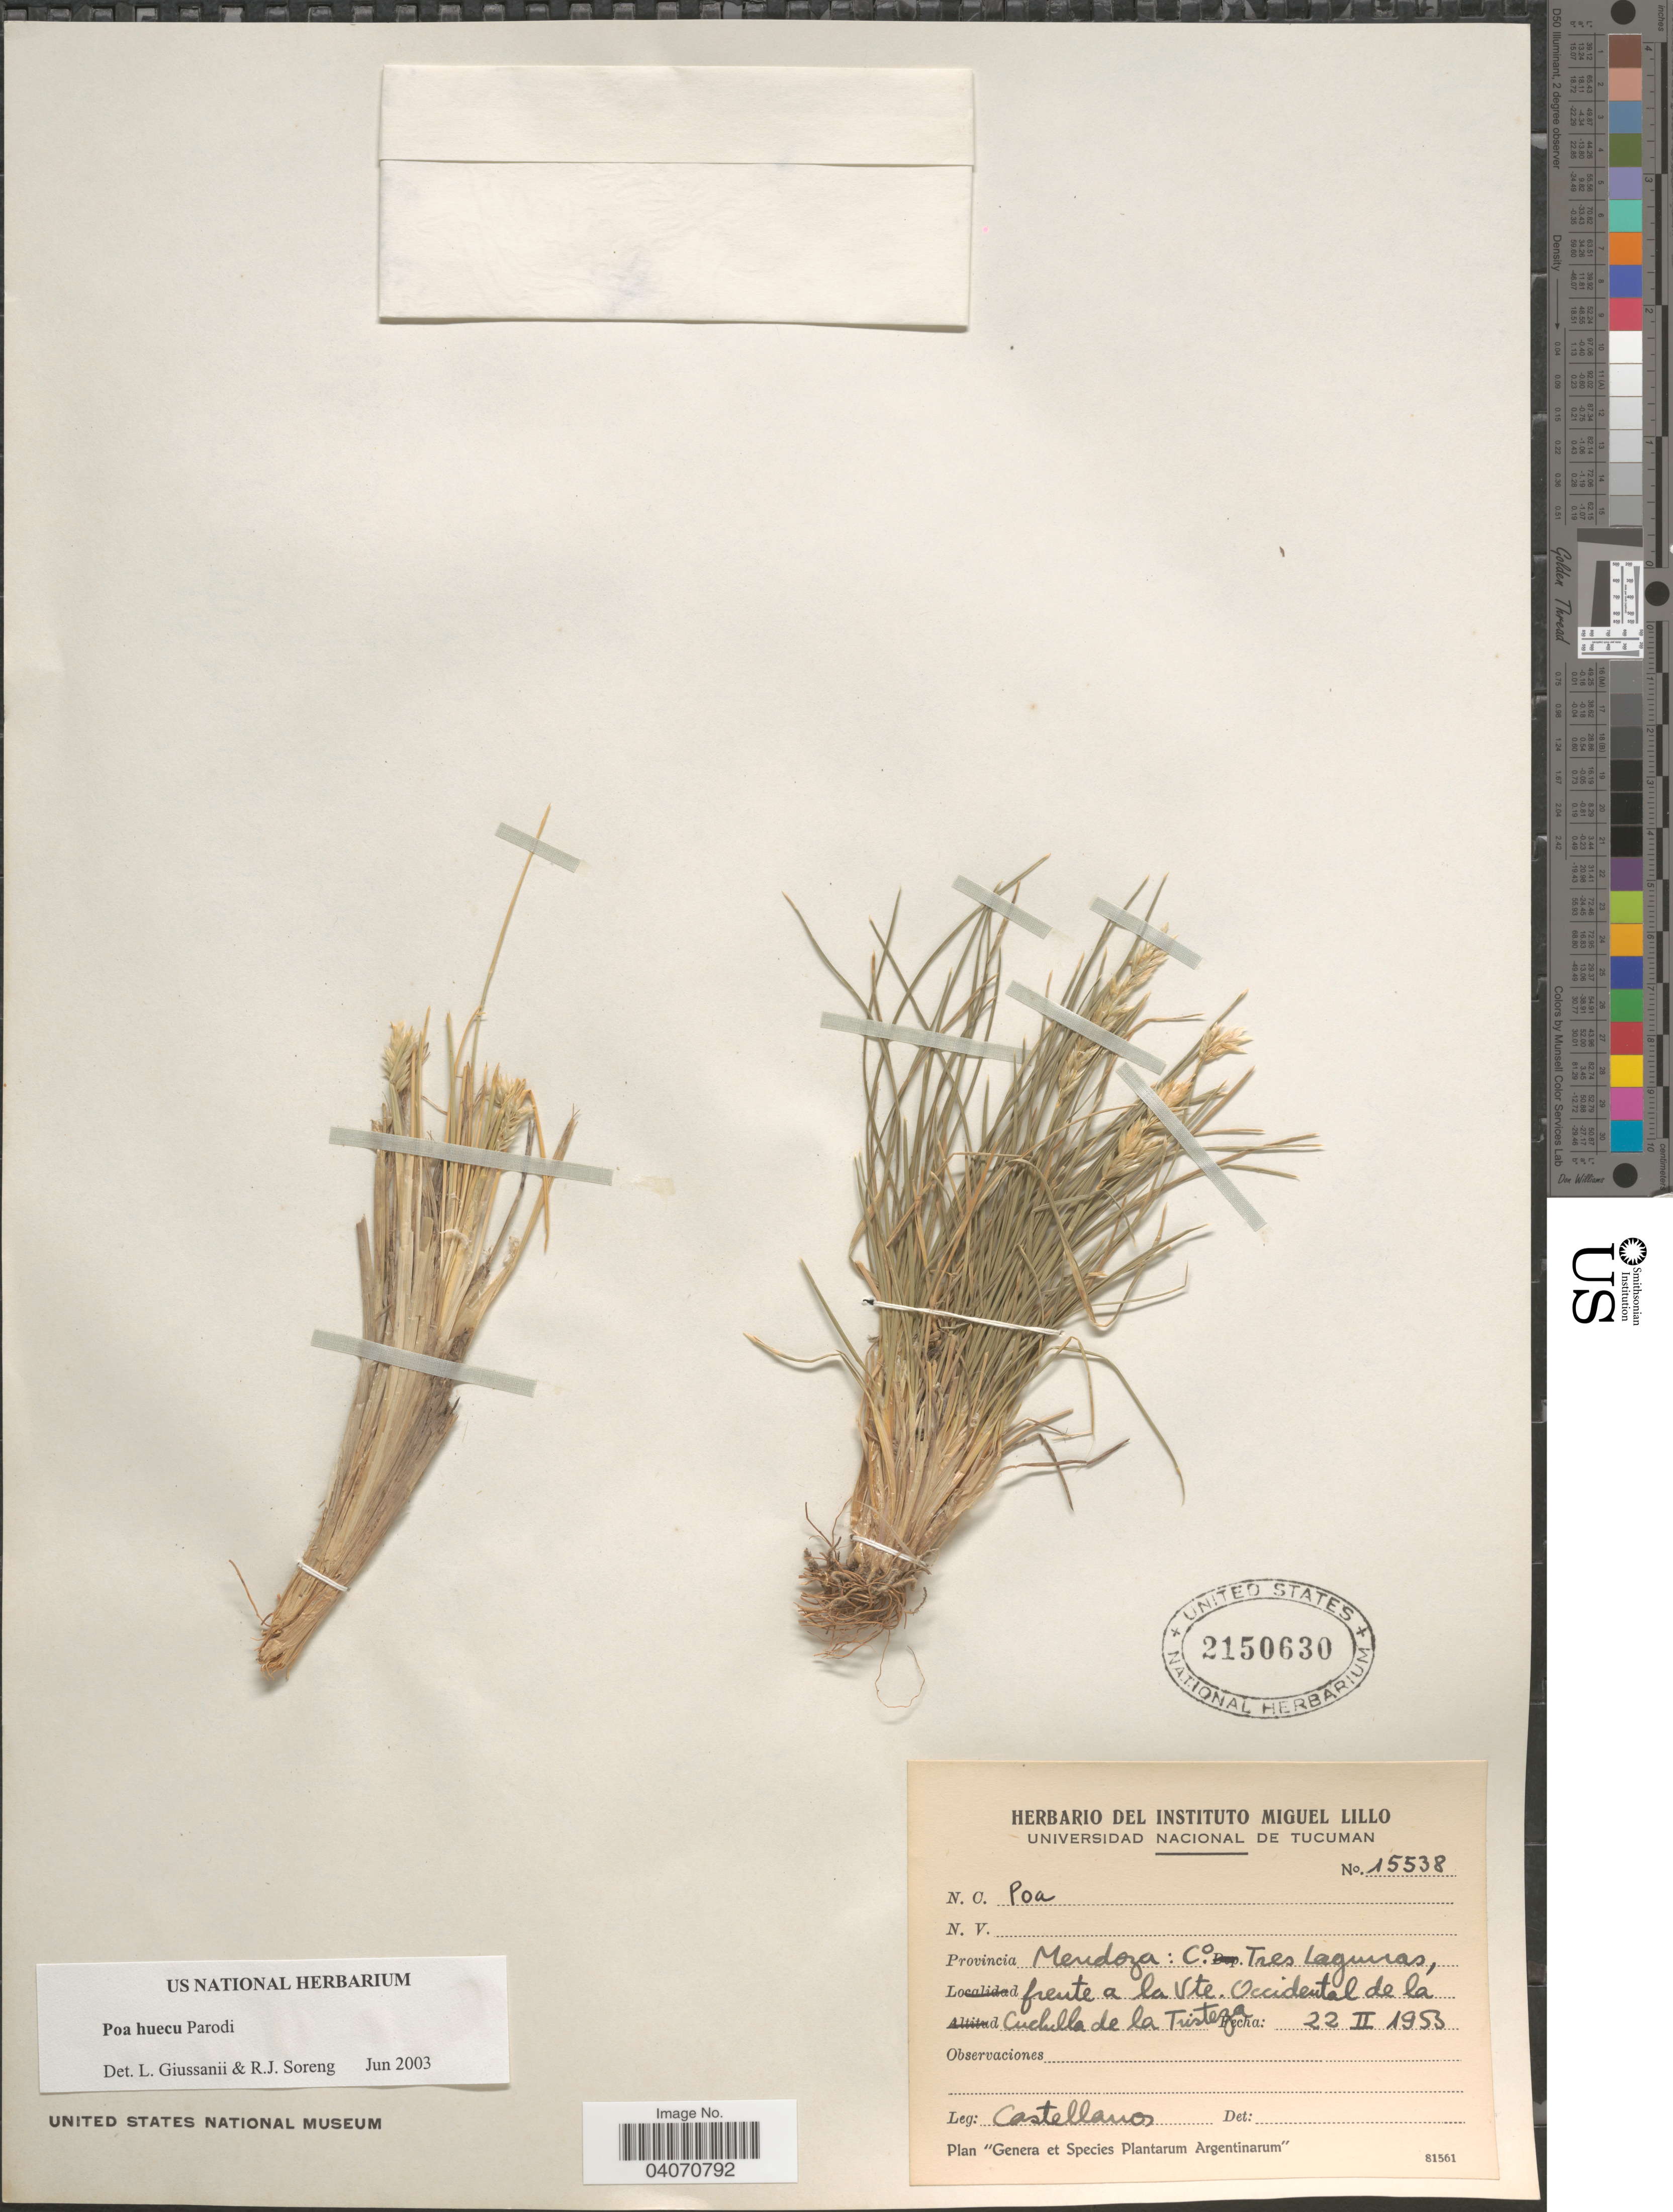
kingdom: Plantae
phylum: Tracheophyta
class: Liliopsida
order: Poales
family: Poaceae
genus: Poa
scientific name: Poa huecu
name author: Parodi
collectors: -- Castellanos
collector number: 15538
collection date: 1953-02-22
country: Argentina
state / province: Mendoza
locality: Co. Tres Lagunas, frente a la Vte. Occidental de la Cuchulla de la Tristeza.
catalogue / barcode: US 2150630